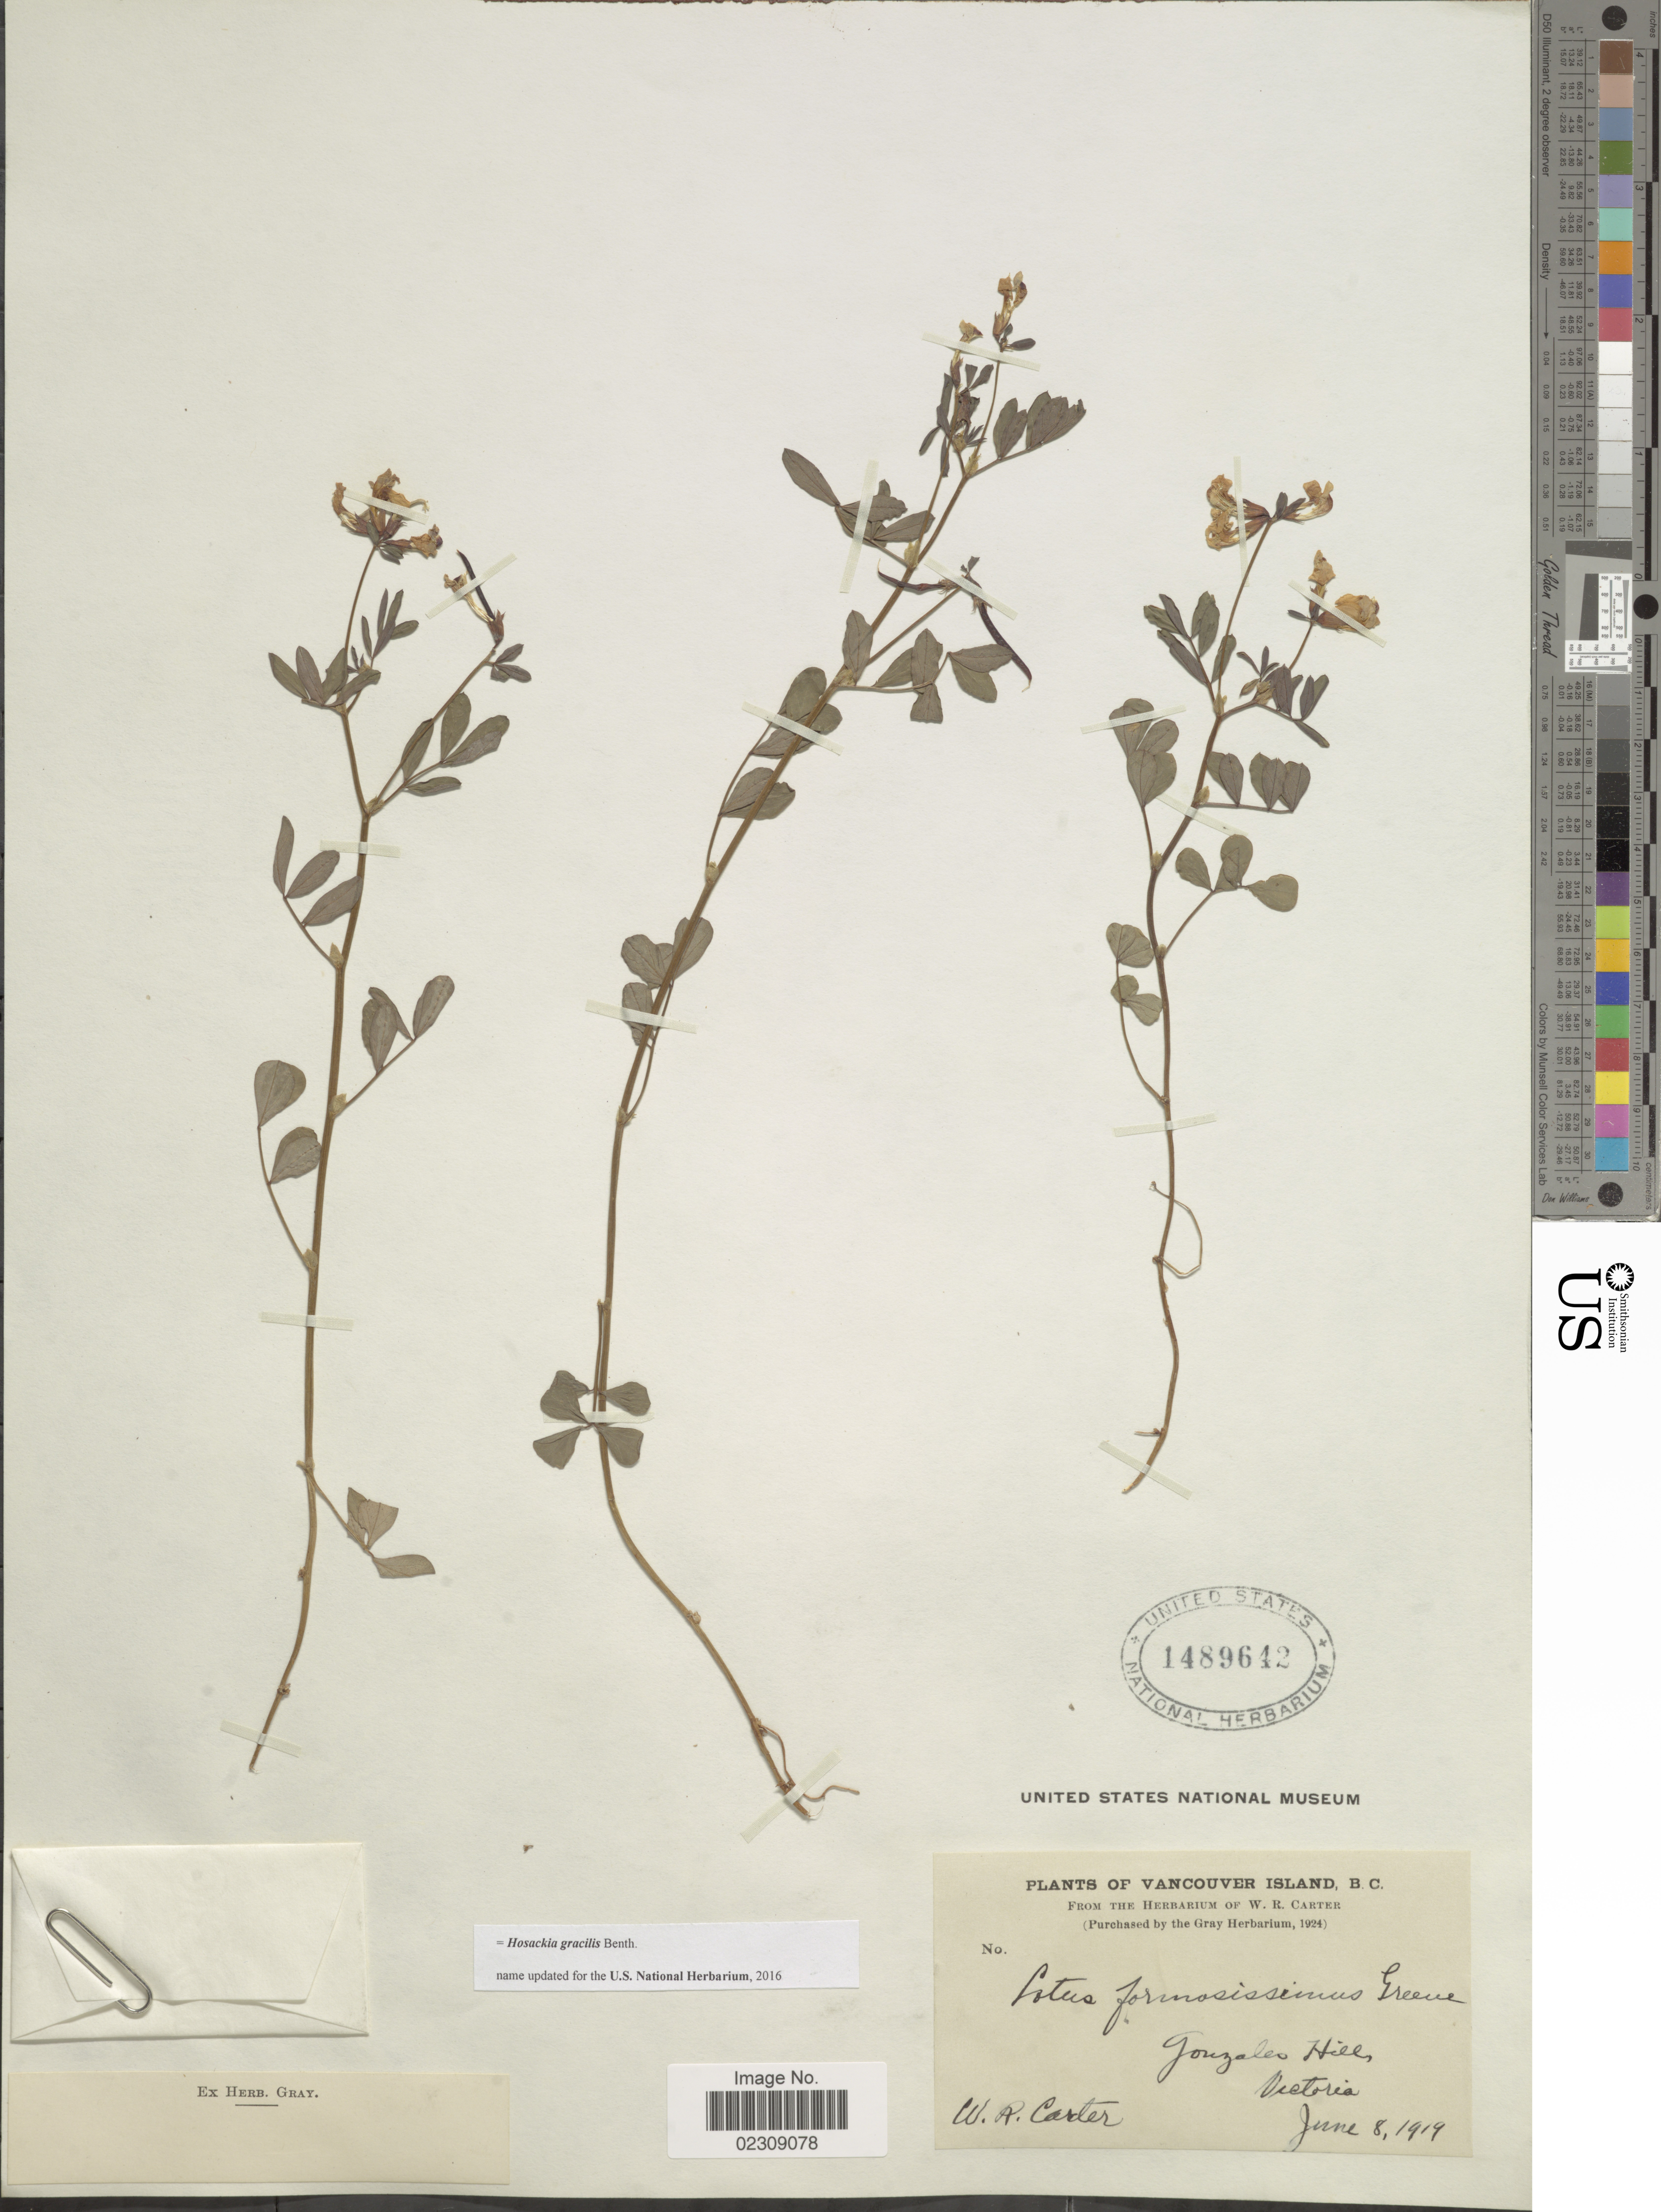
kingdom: Plantae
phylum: Tracheophyta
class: Magnoliopsida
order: Fabales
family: Fabaceae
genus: Hosackia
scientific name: Hosackia gracilis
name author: Benth.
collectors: W. R. Carter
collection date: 1919-06-08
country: Canada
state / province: British Columbia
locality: Vancouver Island. Gonzales Hill, Victoria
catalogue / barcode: US 1489642